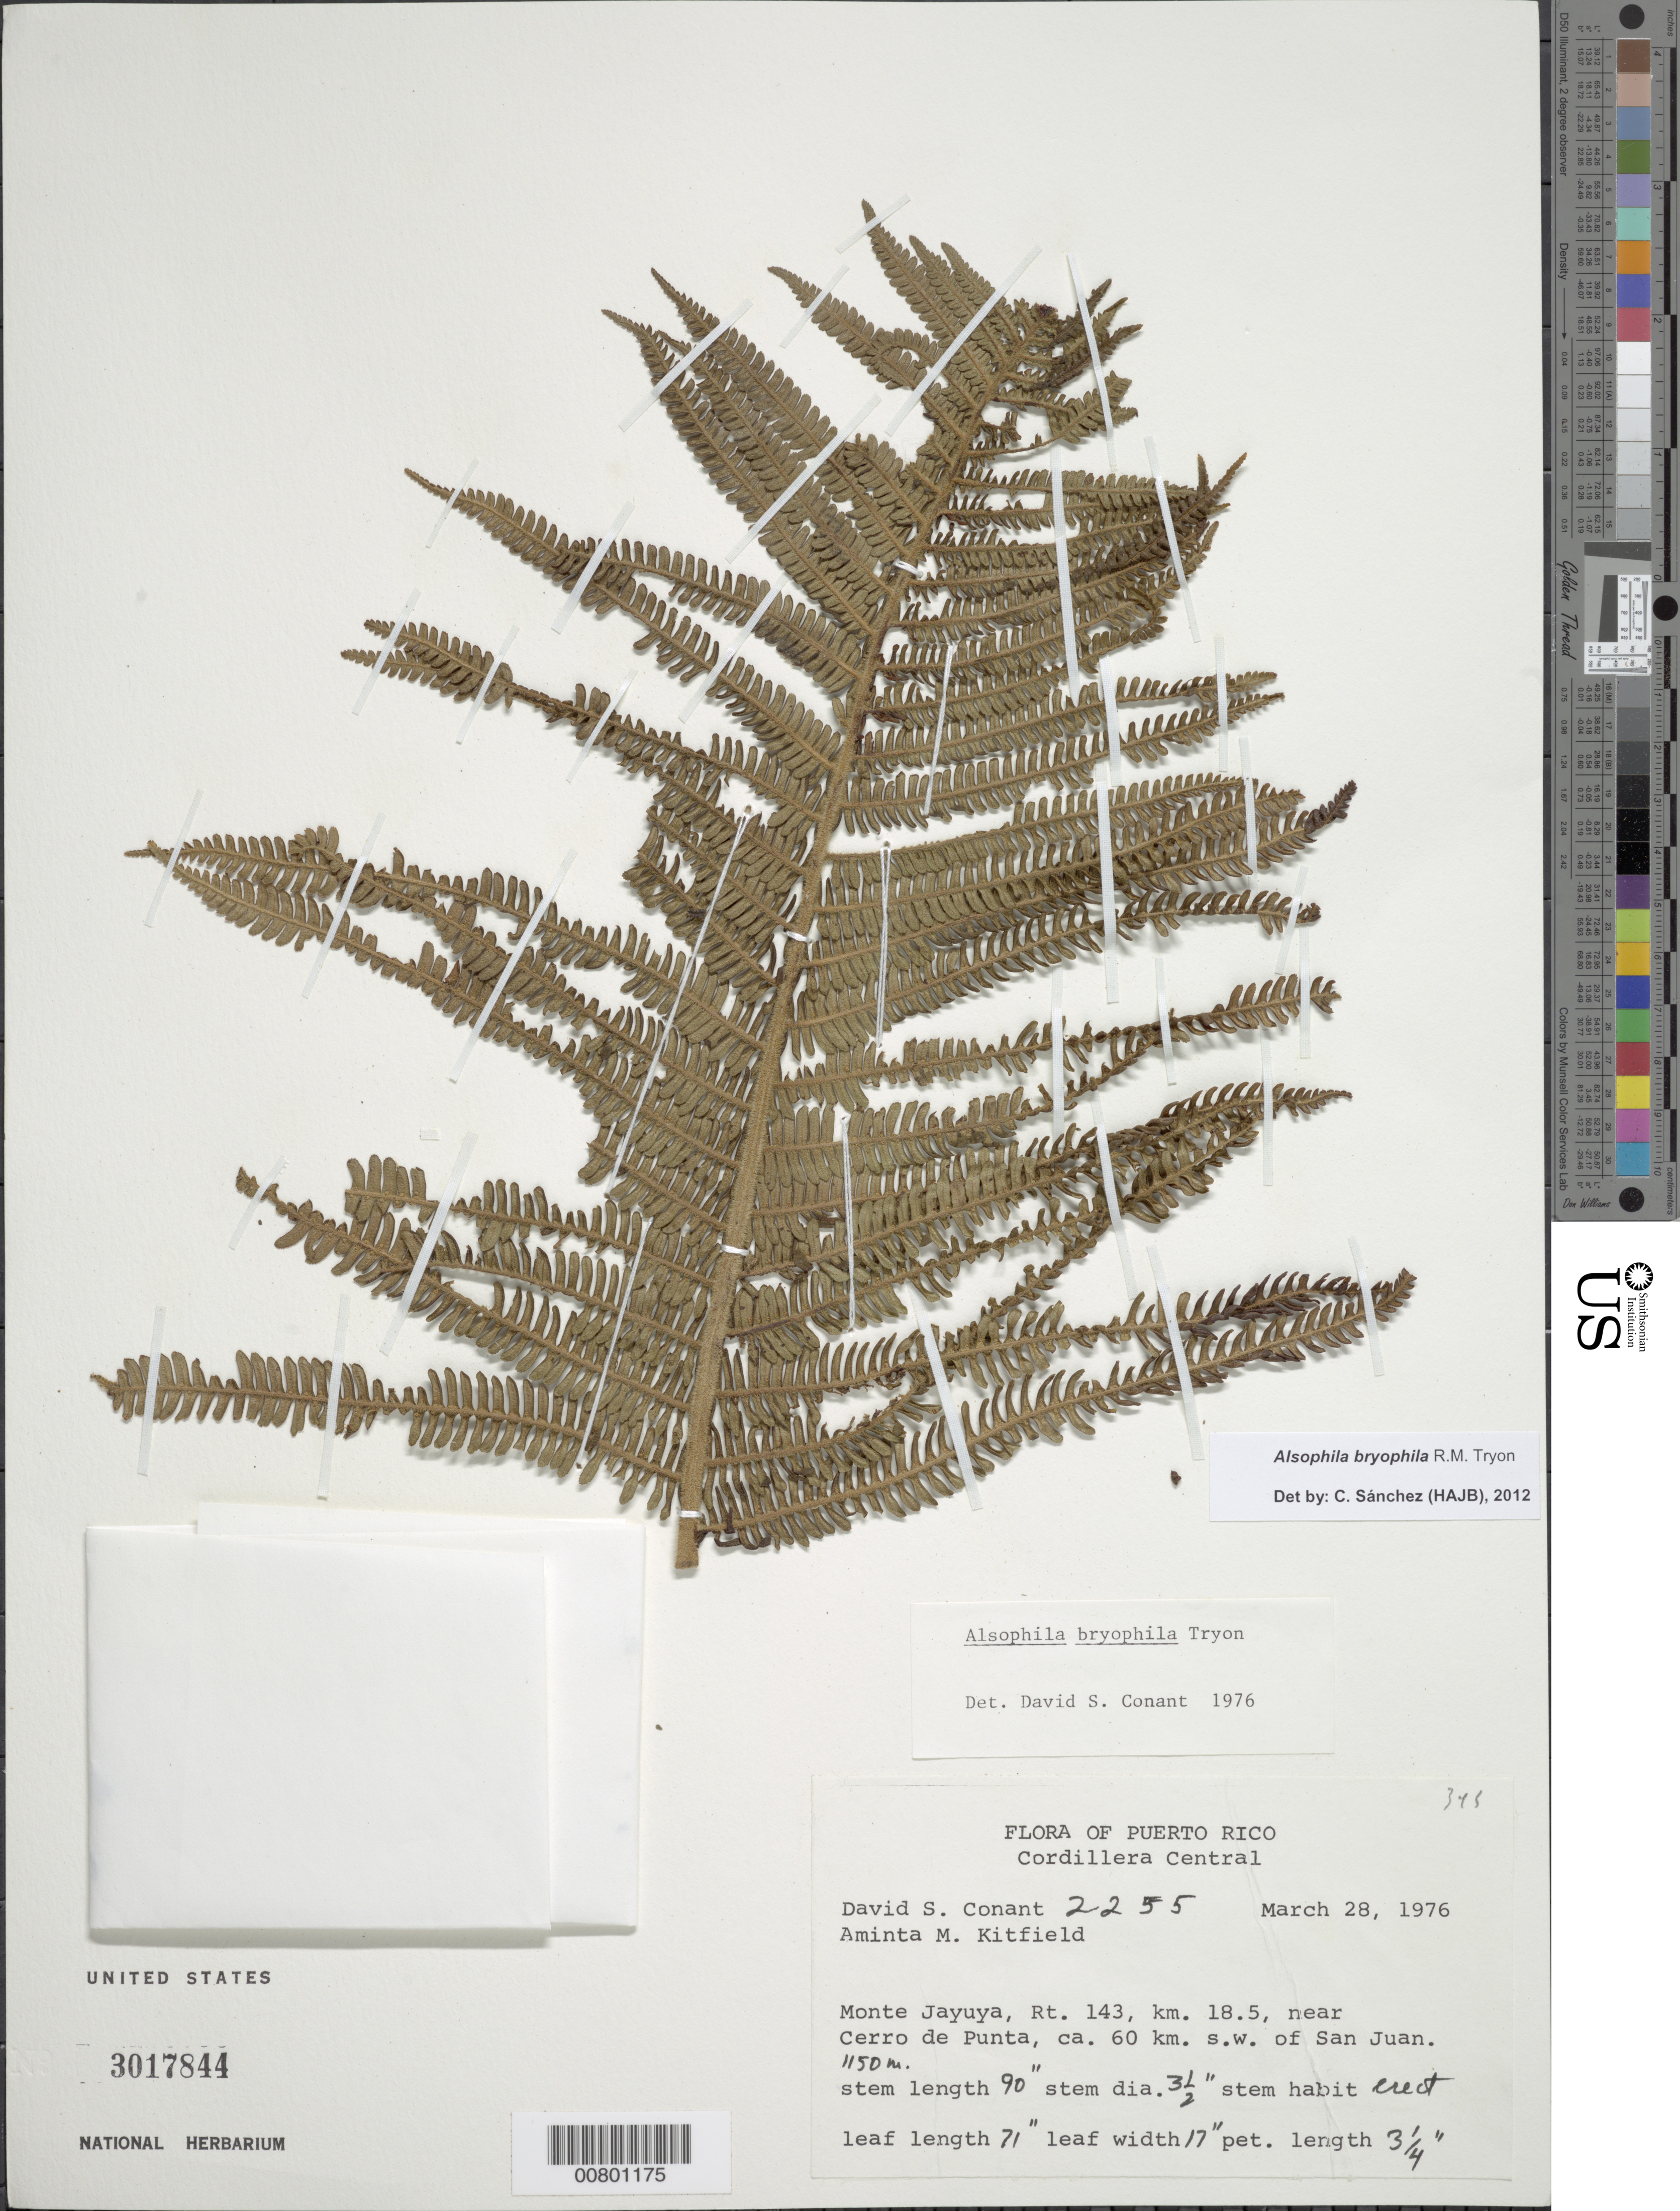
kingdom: Plantae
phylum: Tracheophyta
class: Polypodiopsida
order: Cyatheales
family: Cyatheaceae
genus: Alsophila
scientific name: Alsophila bryophila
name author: R.M. Tryon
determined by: Conant, D. S.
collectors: D. S. Conant & A. Kitfield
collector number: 2255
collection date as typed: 28 Mar 1976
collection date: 1976-03-28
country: Puerto Rico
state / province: Jayuya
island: Puerto Rico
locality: Cordillera Central, Monte Jayuya, Rt. 143, km 18.5, near Cerro de Punta, ca. 60 km SW of San Juan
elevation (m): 1150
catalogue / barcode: US 3017844